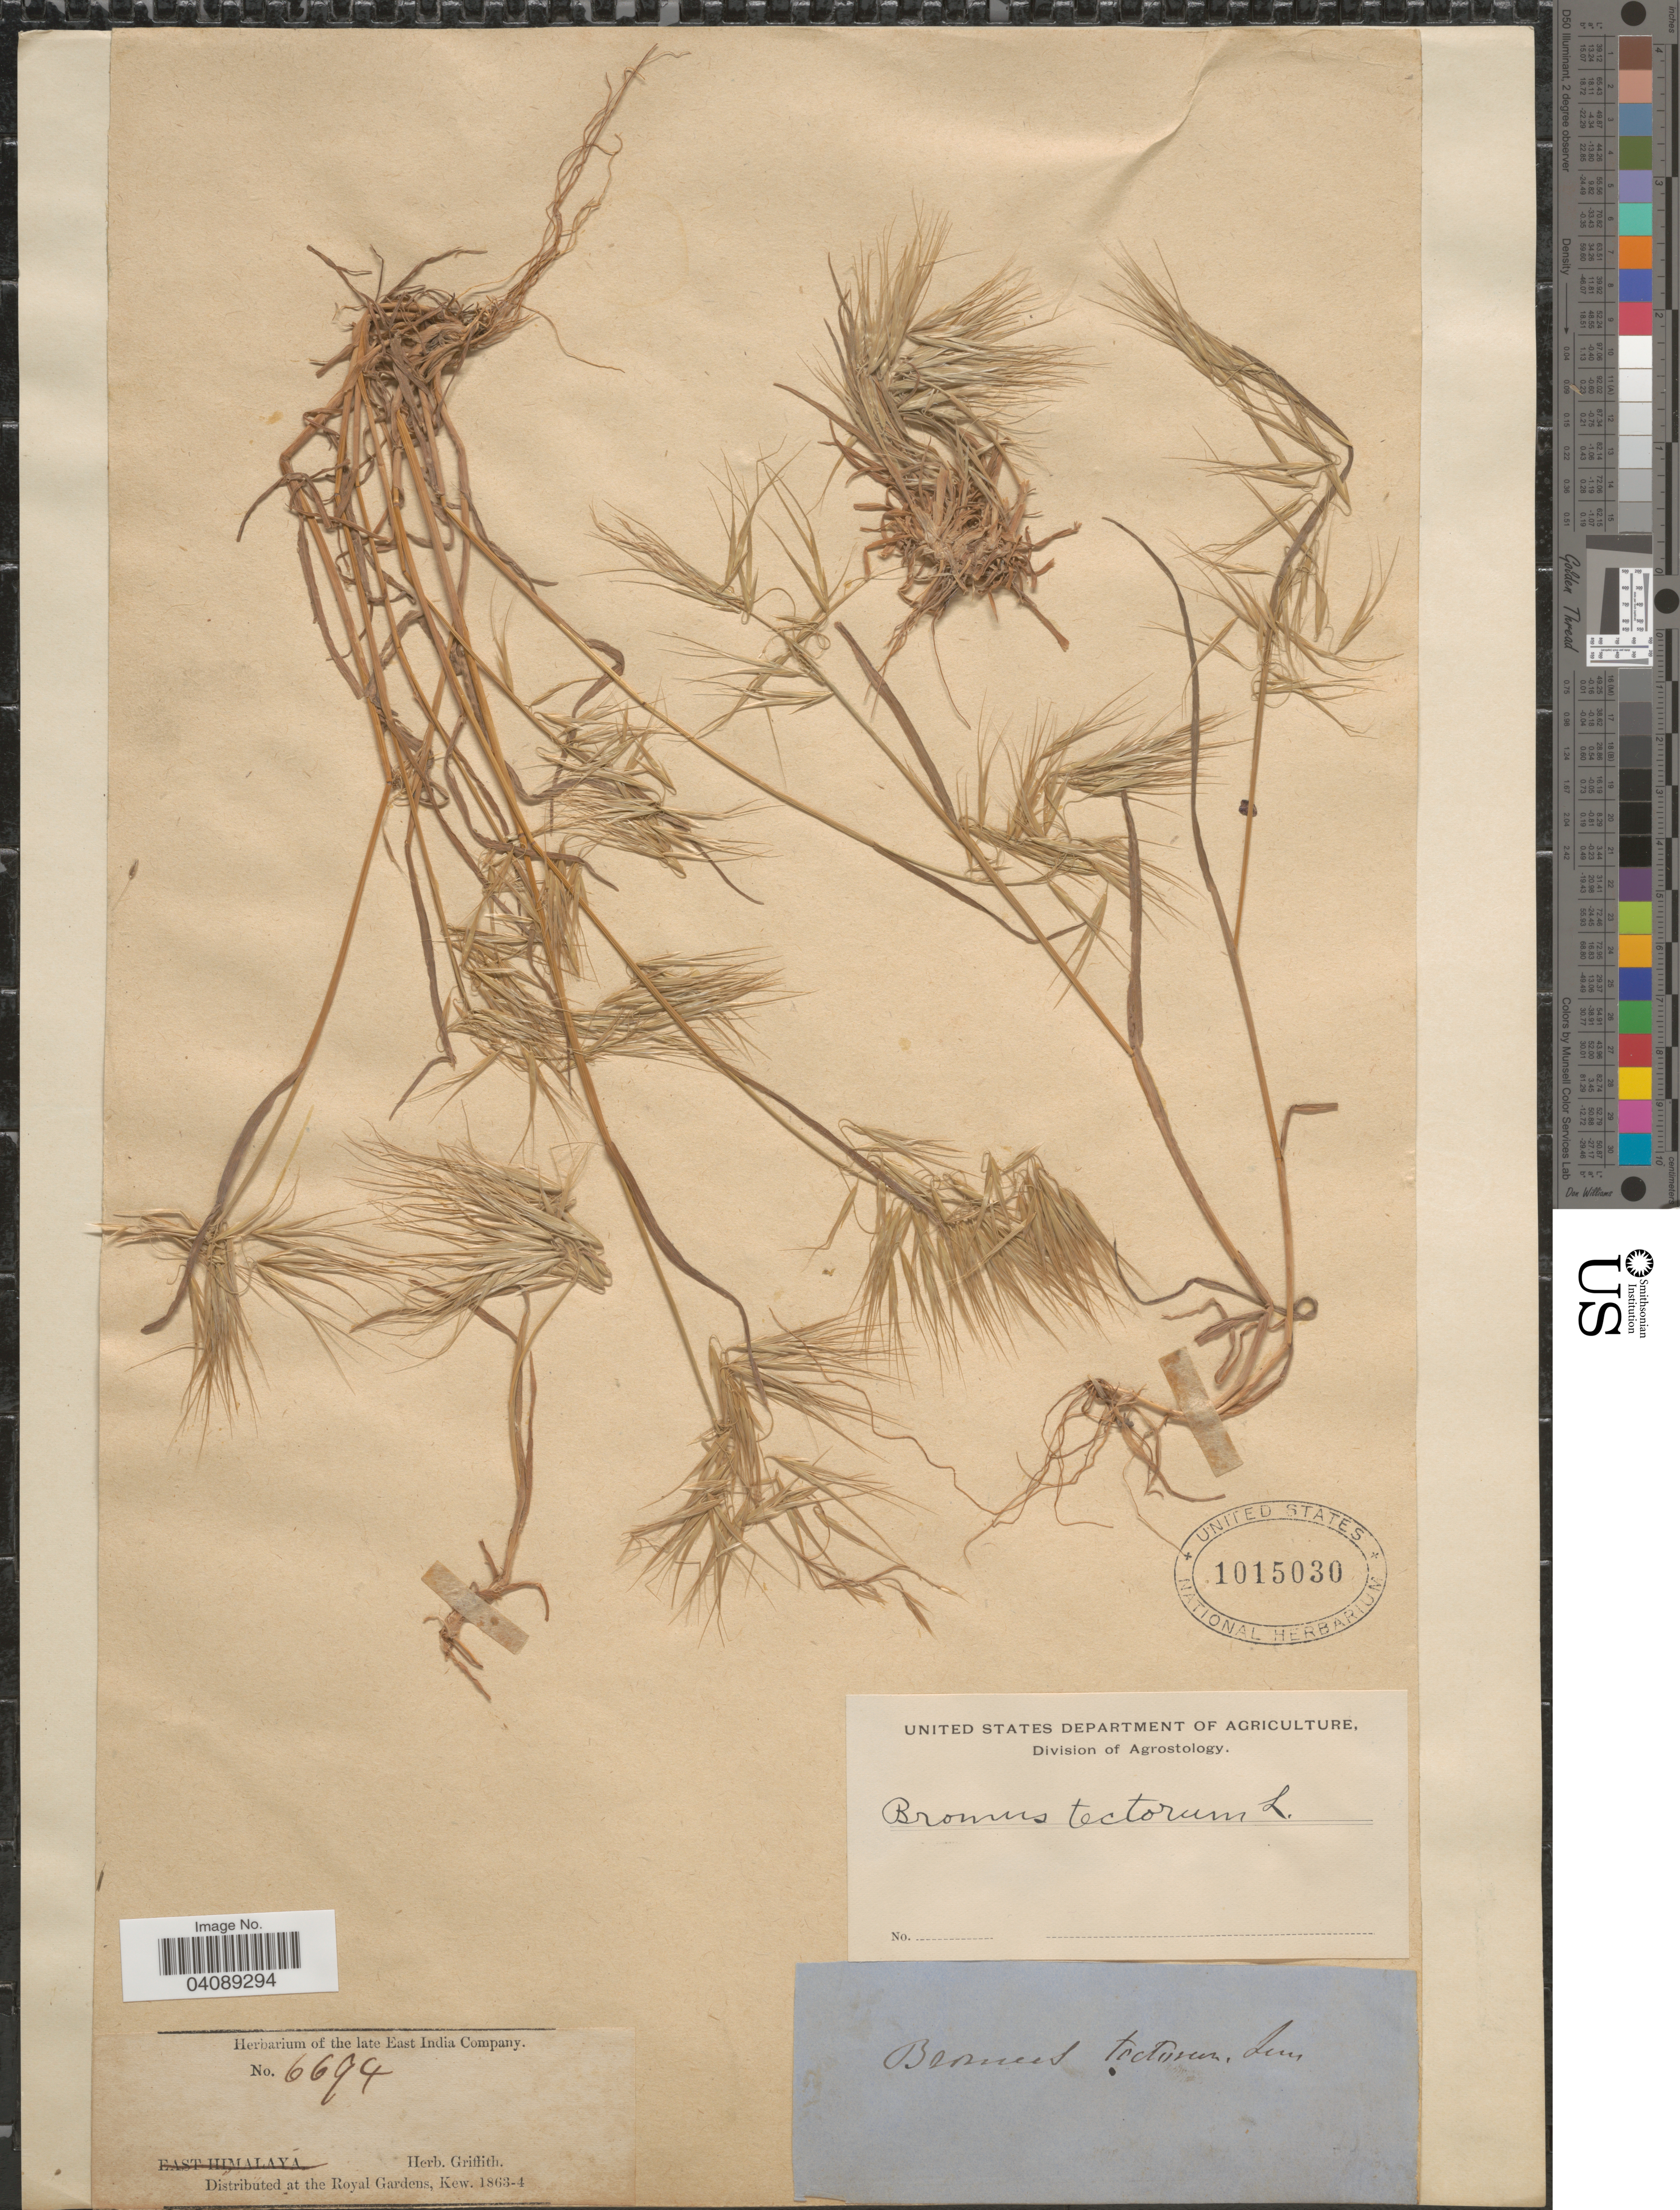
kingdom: Plantae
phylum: Tracheophyta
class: Liliopsida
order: Poales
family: Poaceae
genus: Bromus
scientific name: Bromus tectorum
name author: L.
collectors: ex herb. Griffith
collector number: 6694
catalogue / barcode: US 1015030